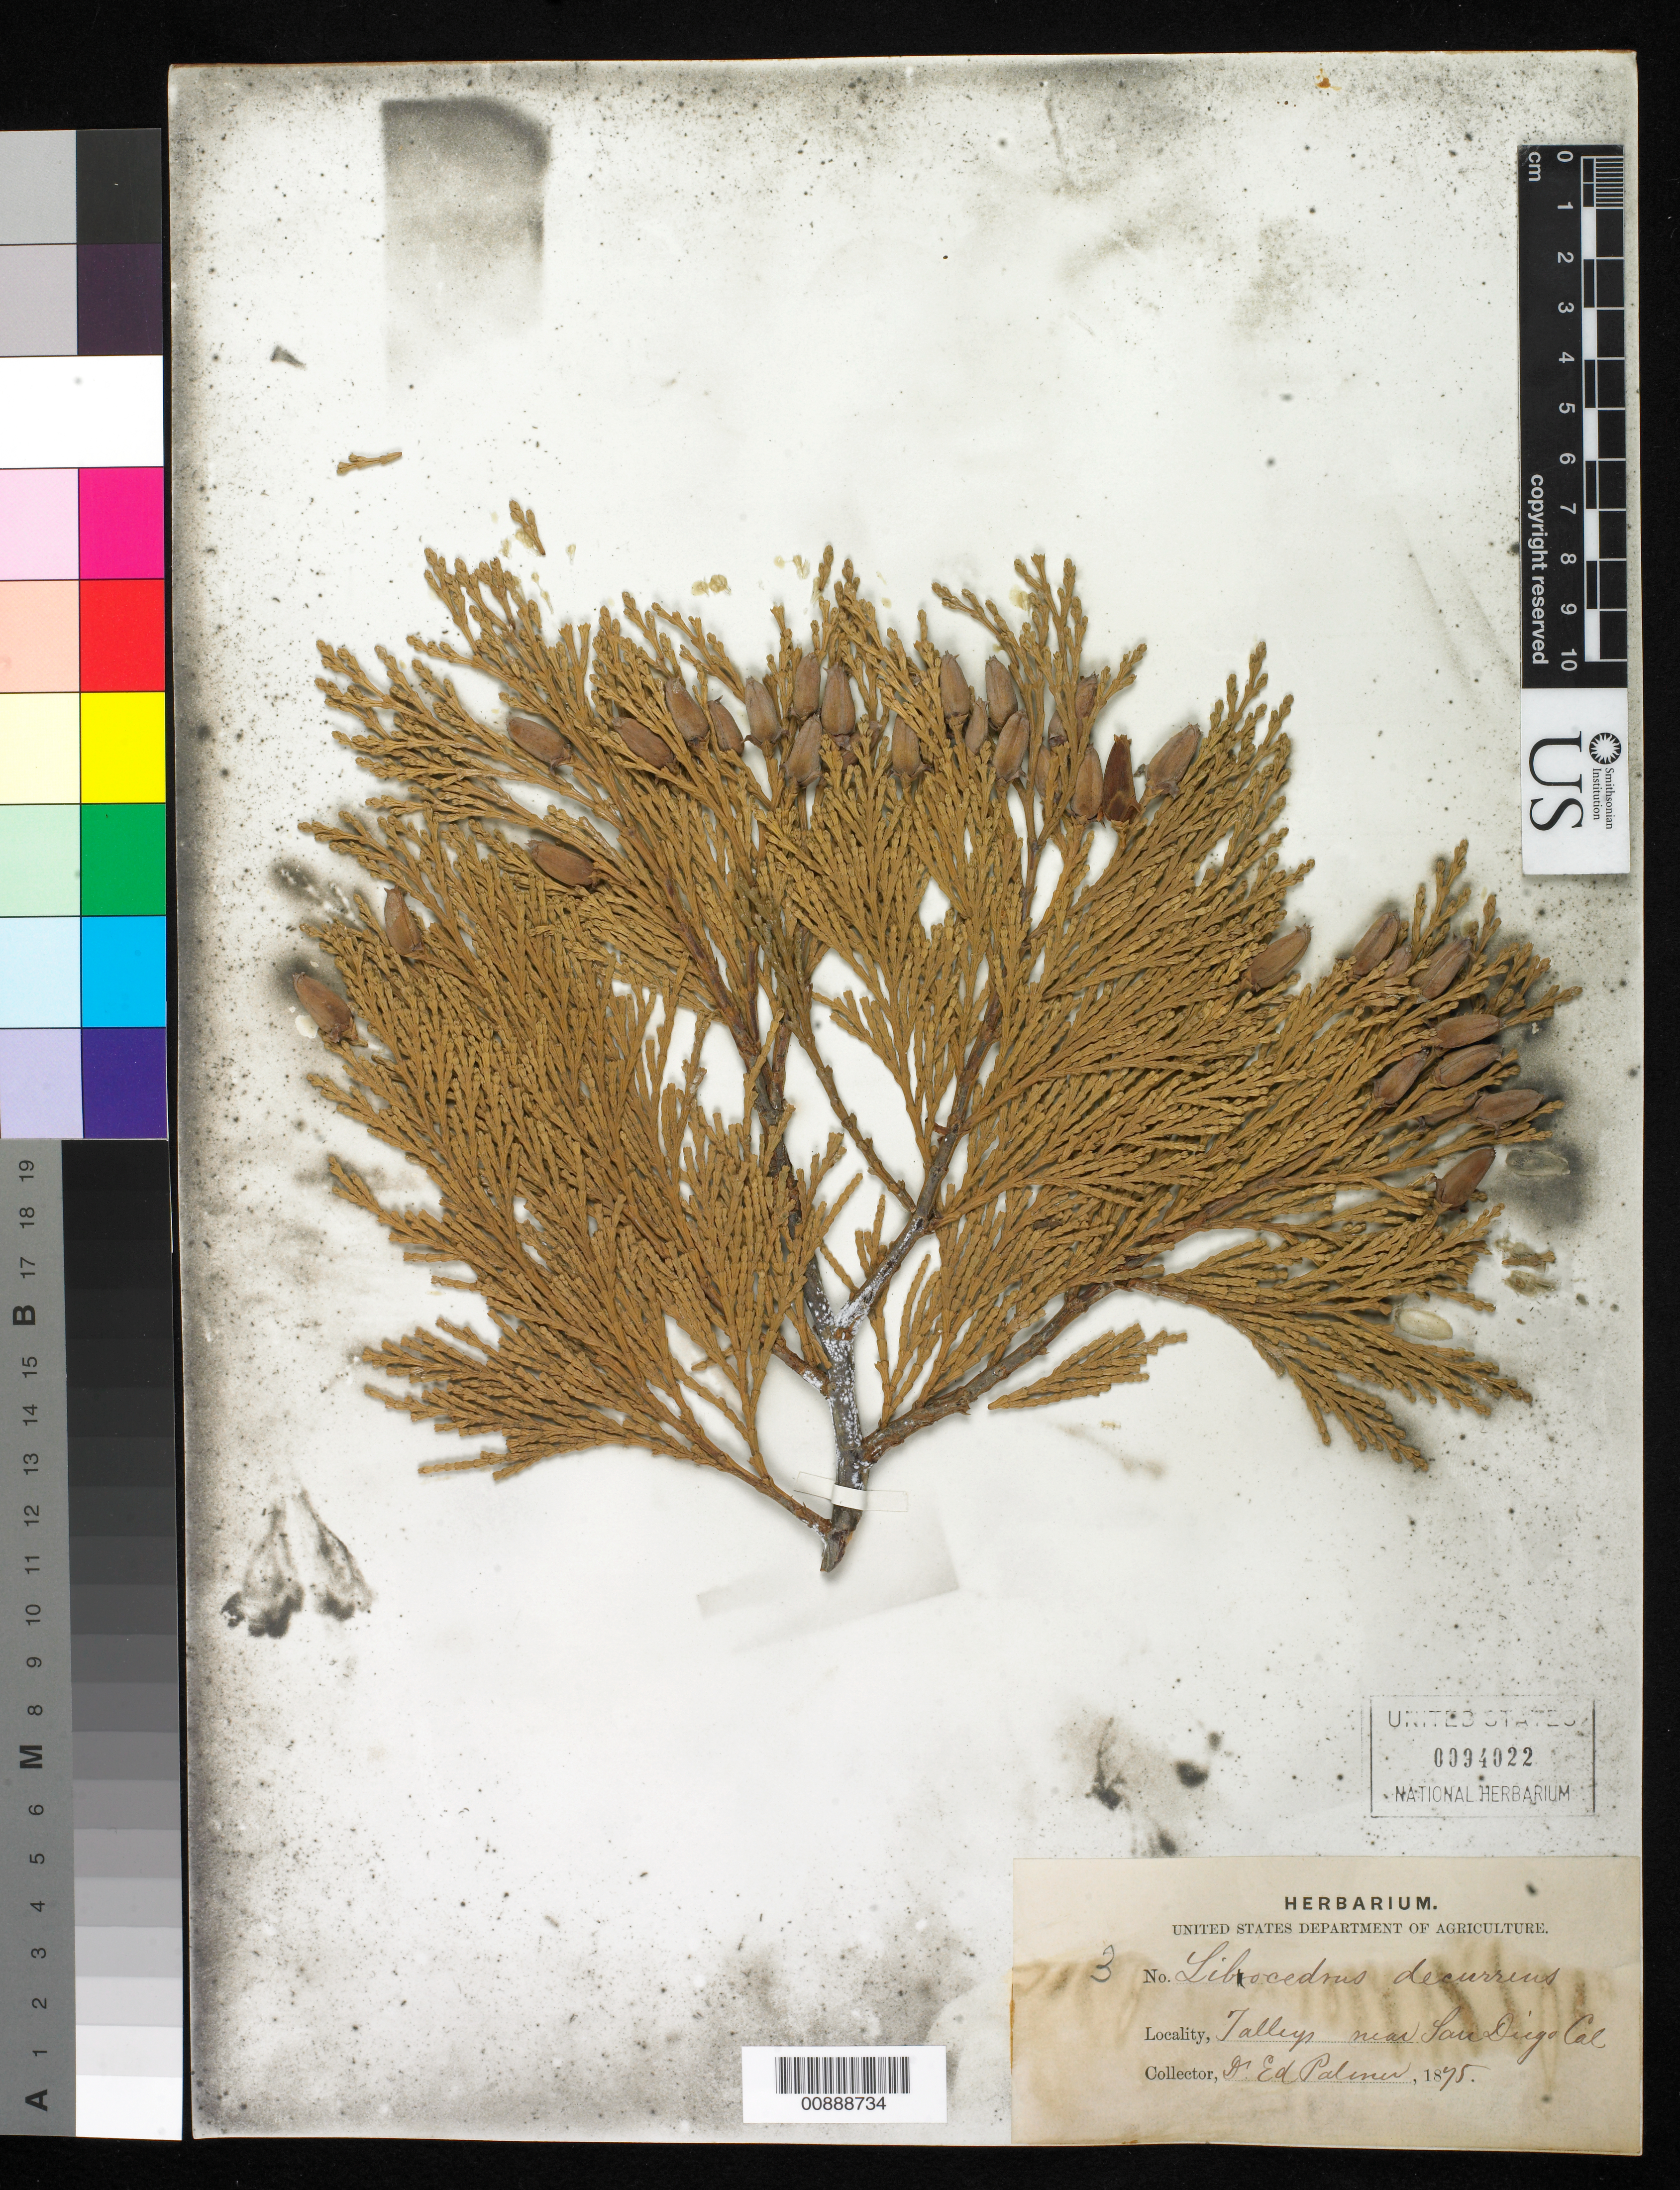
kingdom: Plantae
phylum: Tracheophyta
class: Pinopsida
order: Pinales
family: Cupressaceae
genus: Libocedrus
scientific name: Libocedrus decurrens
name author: Torr.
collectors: E. Palmer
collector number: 3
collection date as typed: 1875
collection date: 1875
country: United States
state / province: California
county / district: San Diego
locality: Talley's near San Diego, California.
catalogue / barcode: US 94022